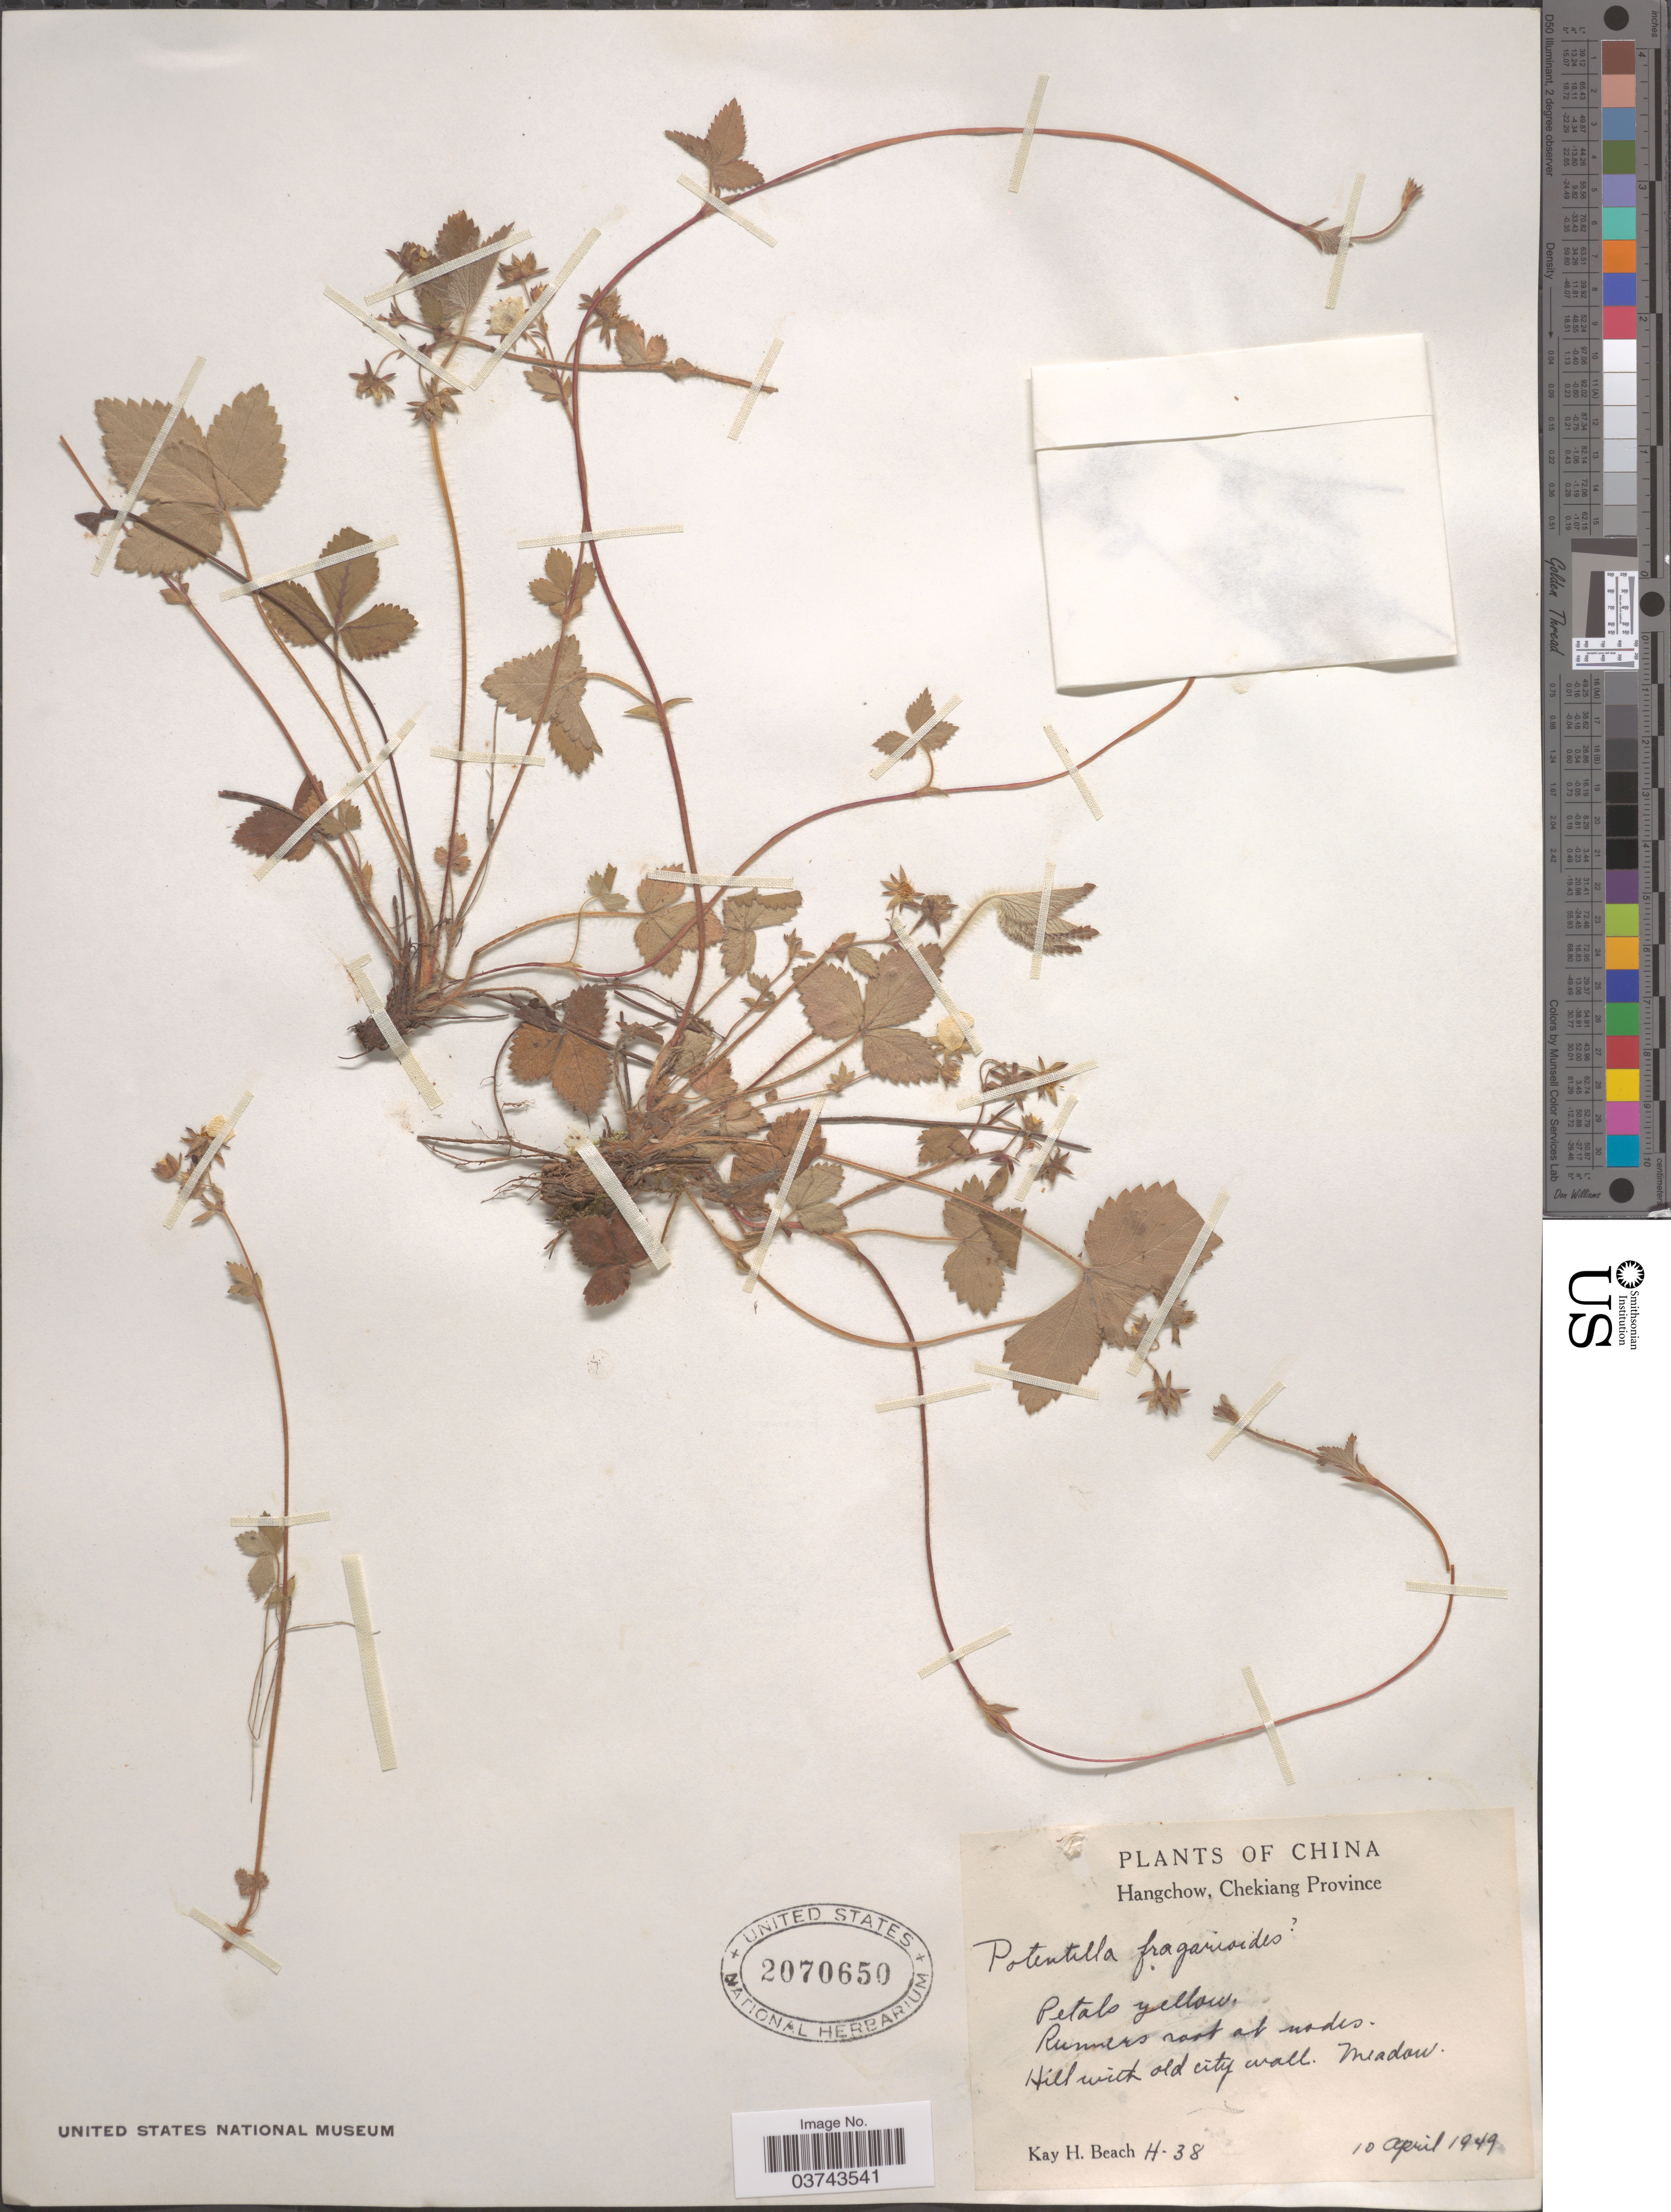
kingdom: Plantae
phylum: Tracheophyta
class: Magnoliopsida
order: Rosales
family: Rosaceae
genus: Potentilla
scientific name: Potentilla fragarioides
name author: L.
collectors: K. H. Beach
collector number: H-38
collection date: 1949-04-10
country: China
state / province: Zhejiang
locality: Hangchow, Chekiang Province.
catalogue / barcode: US 2070650